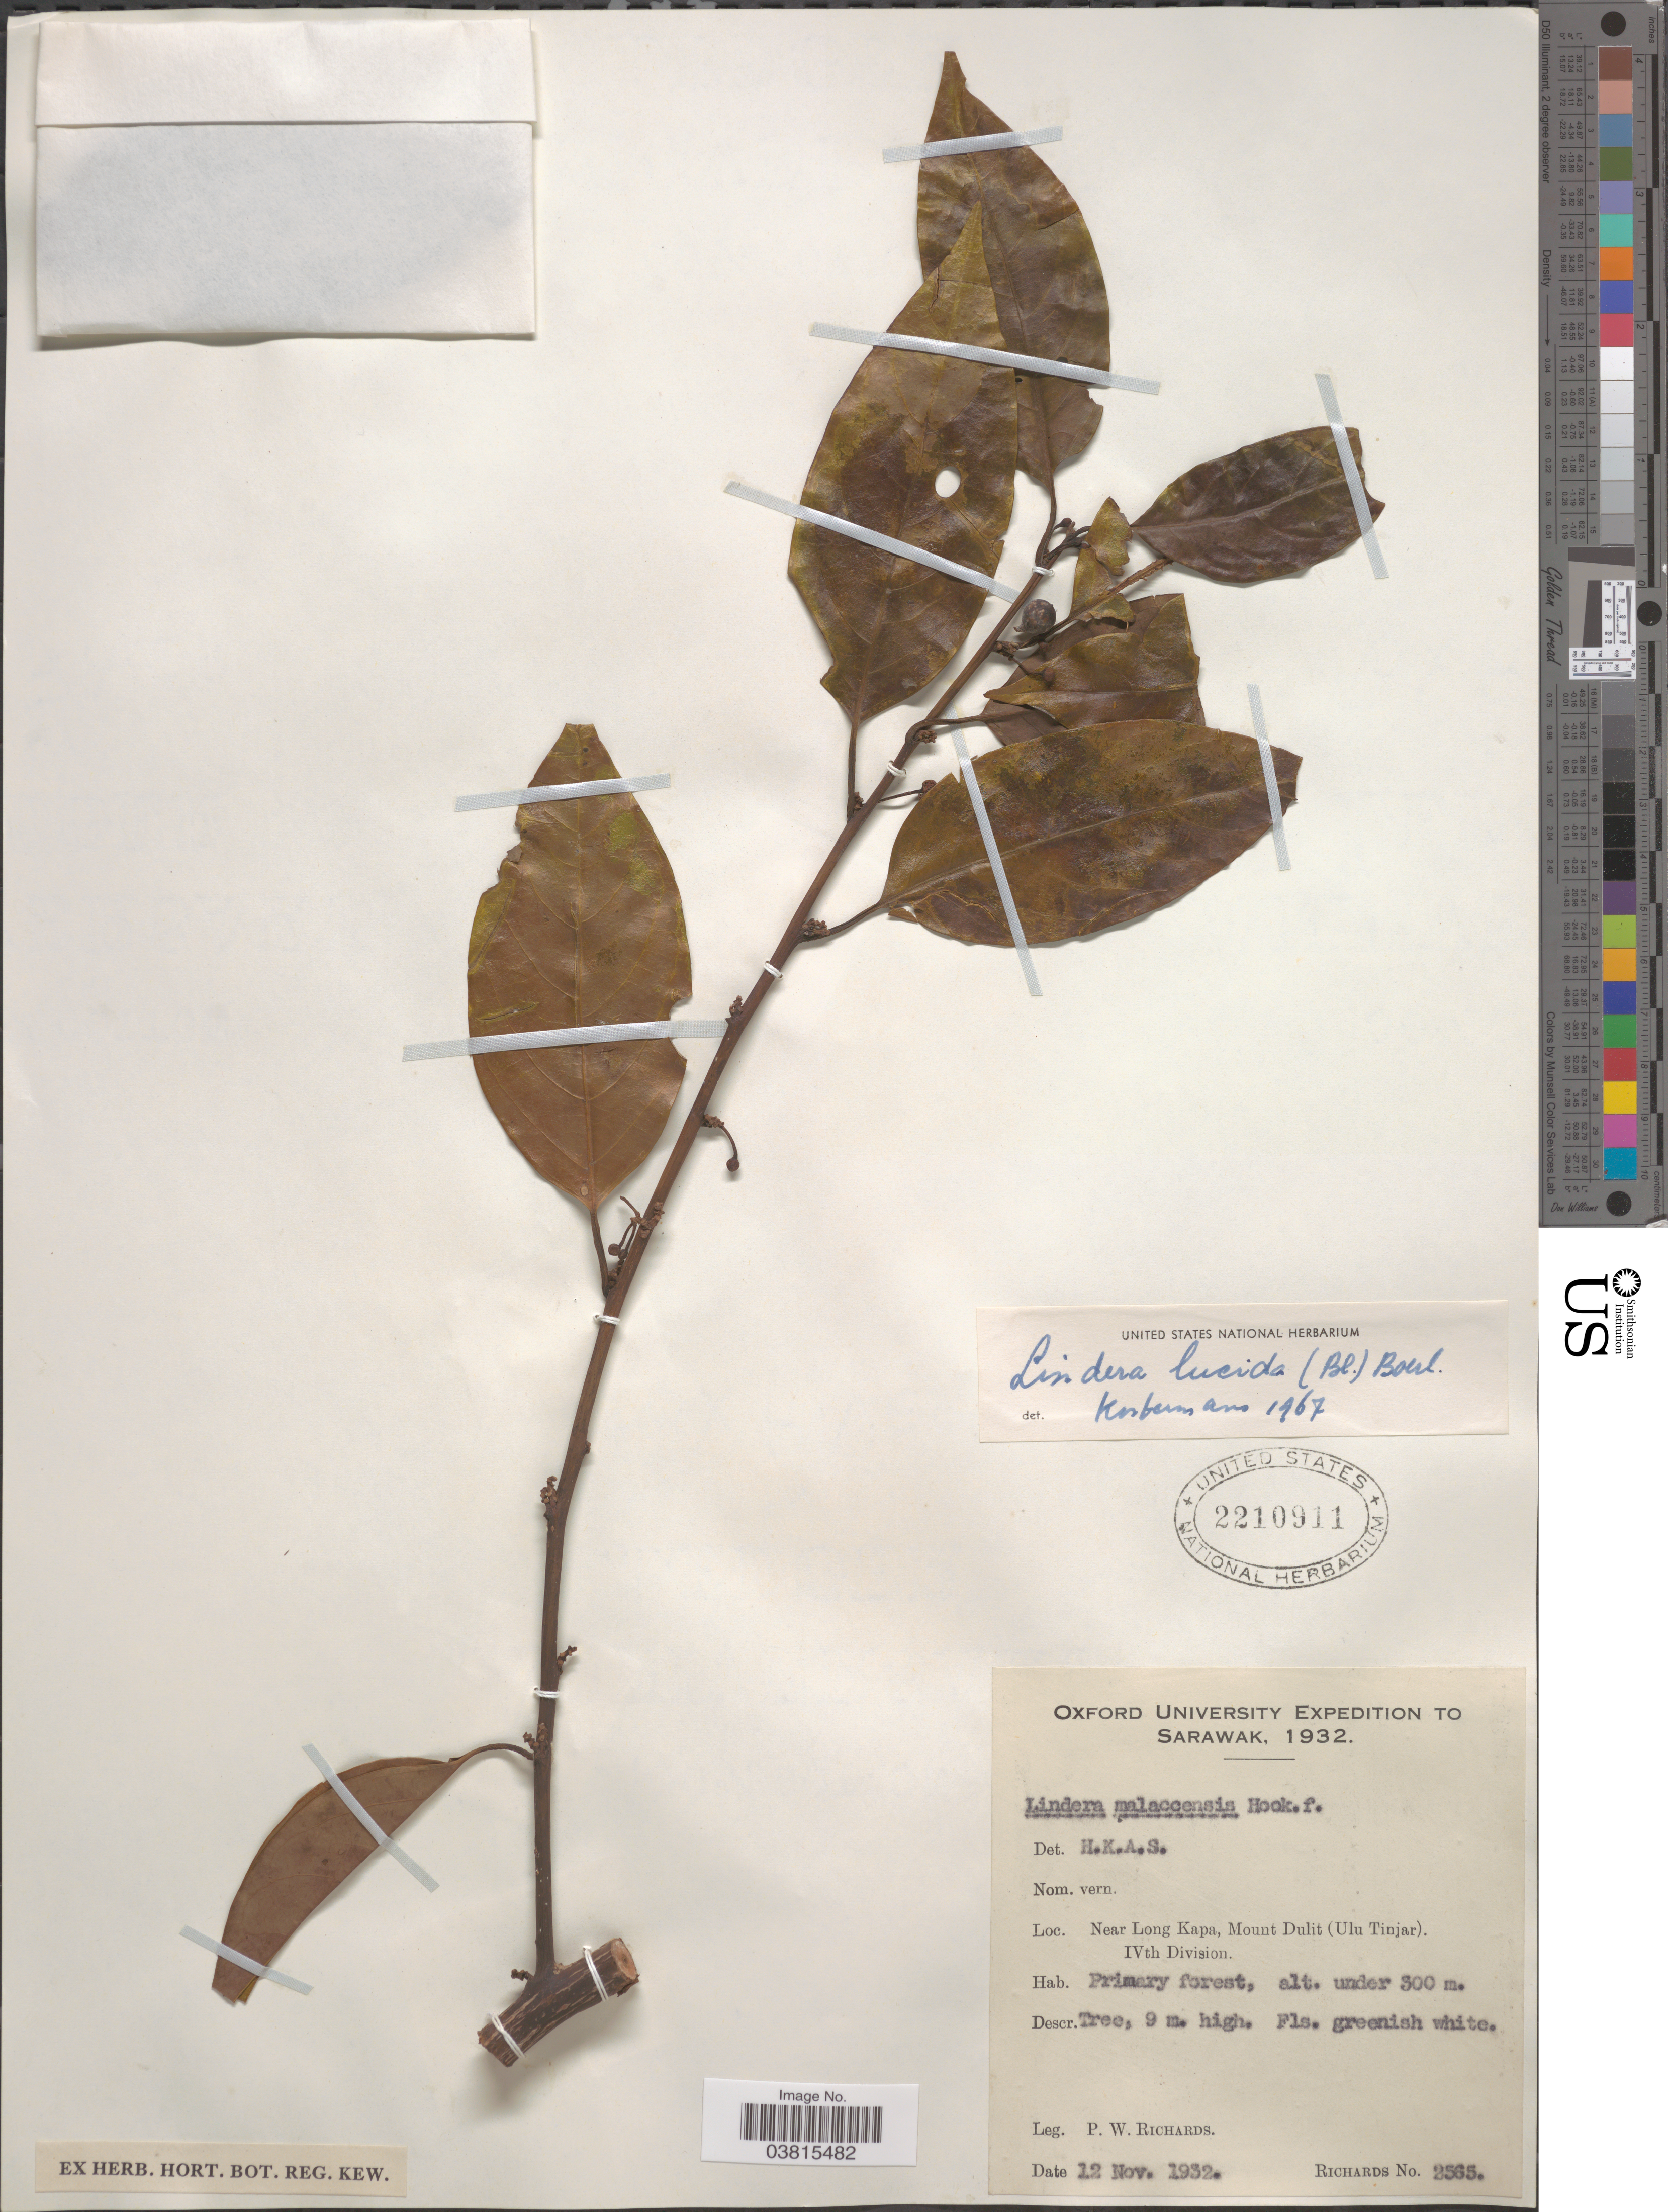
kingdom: Plantae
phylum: Tracheophyta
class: Magnoliopsida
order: Laurales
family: Lauraceae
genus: Lindera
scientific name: Lindera lucida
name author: (Blume) Boerl.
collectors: P. Richards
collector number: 2565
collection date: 1932-11-12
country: Malaysia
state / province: Sarawak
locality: Near Long Kapa, Mount Dulit (Ulu Tinjar). IVth Division.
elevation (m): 300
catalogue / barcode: US 2210911